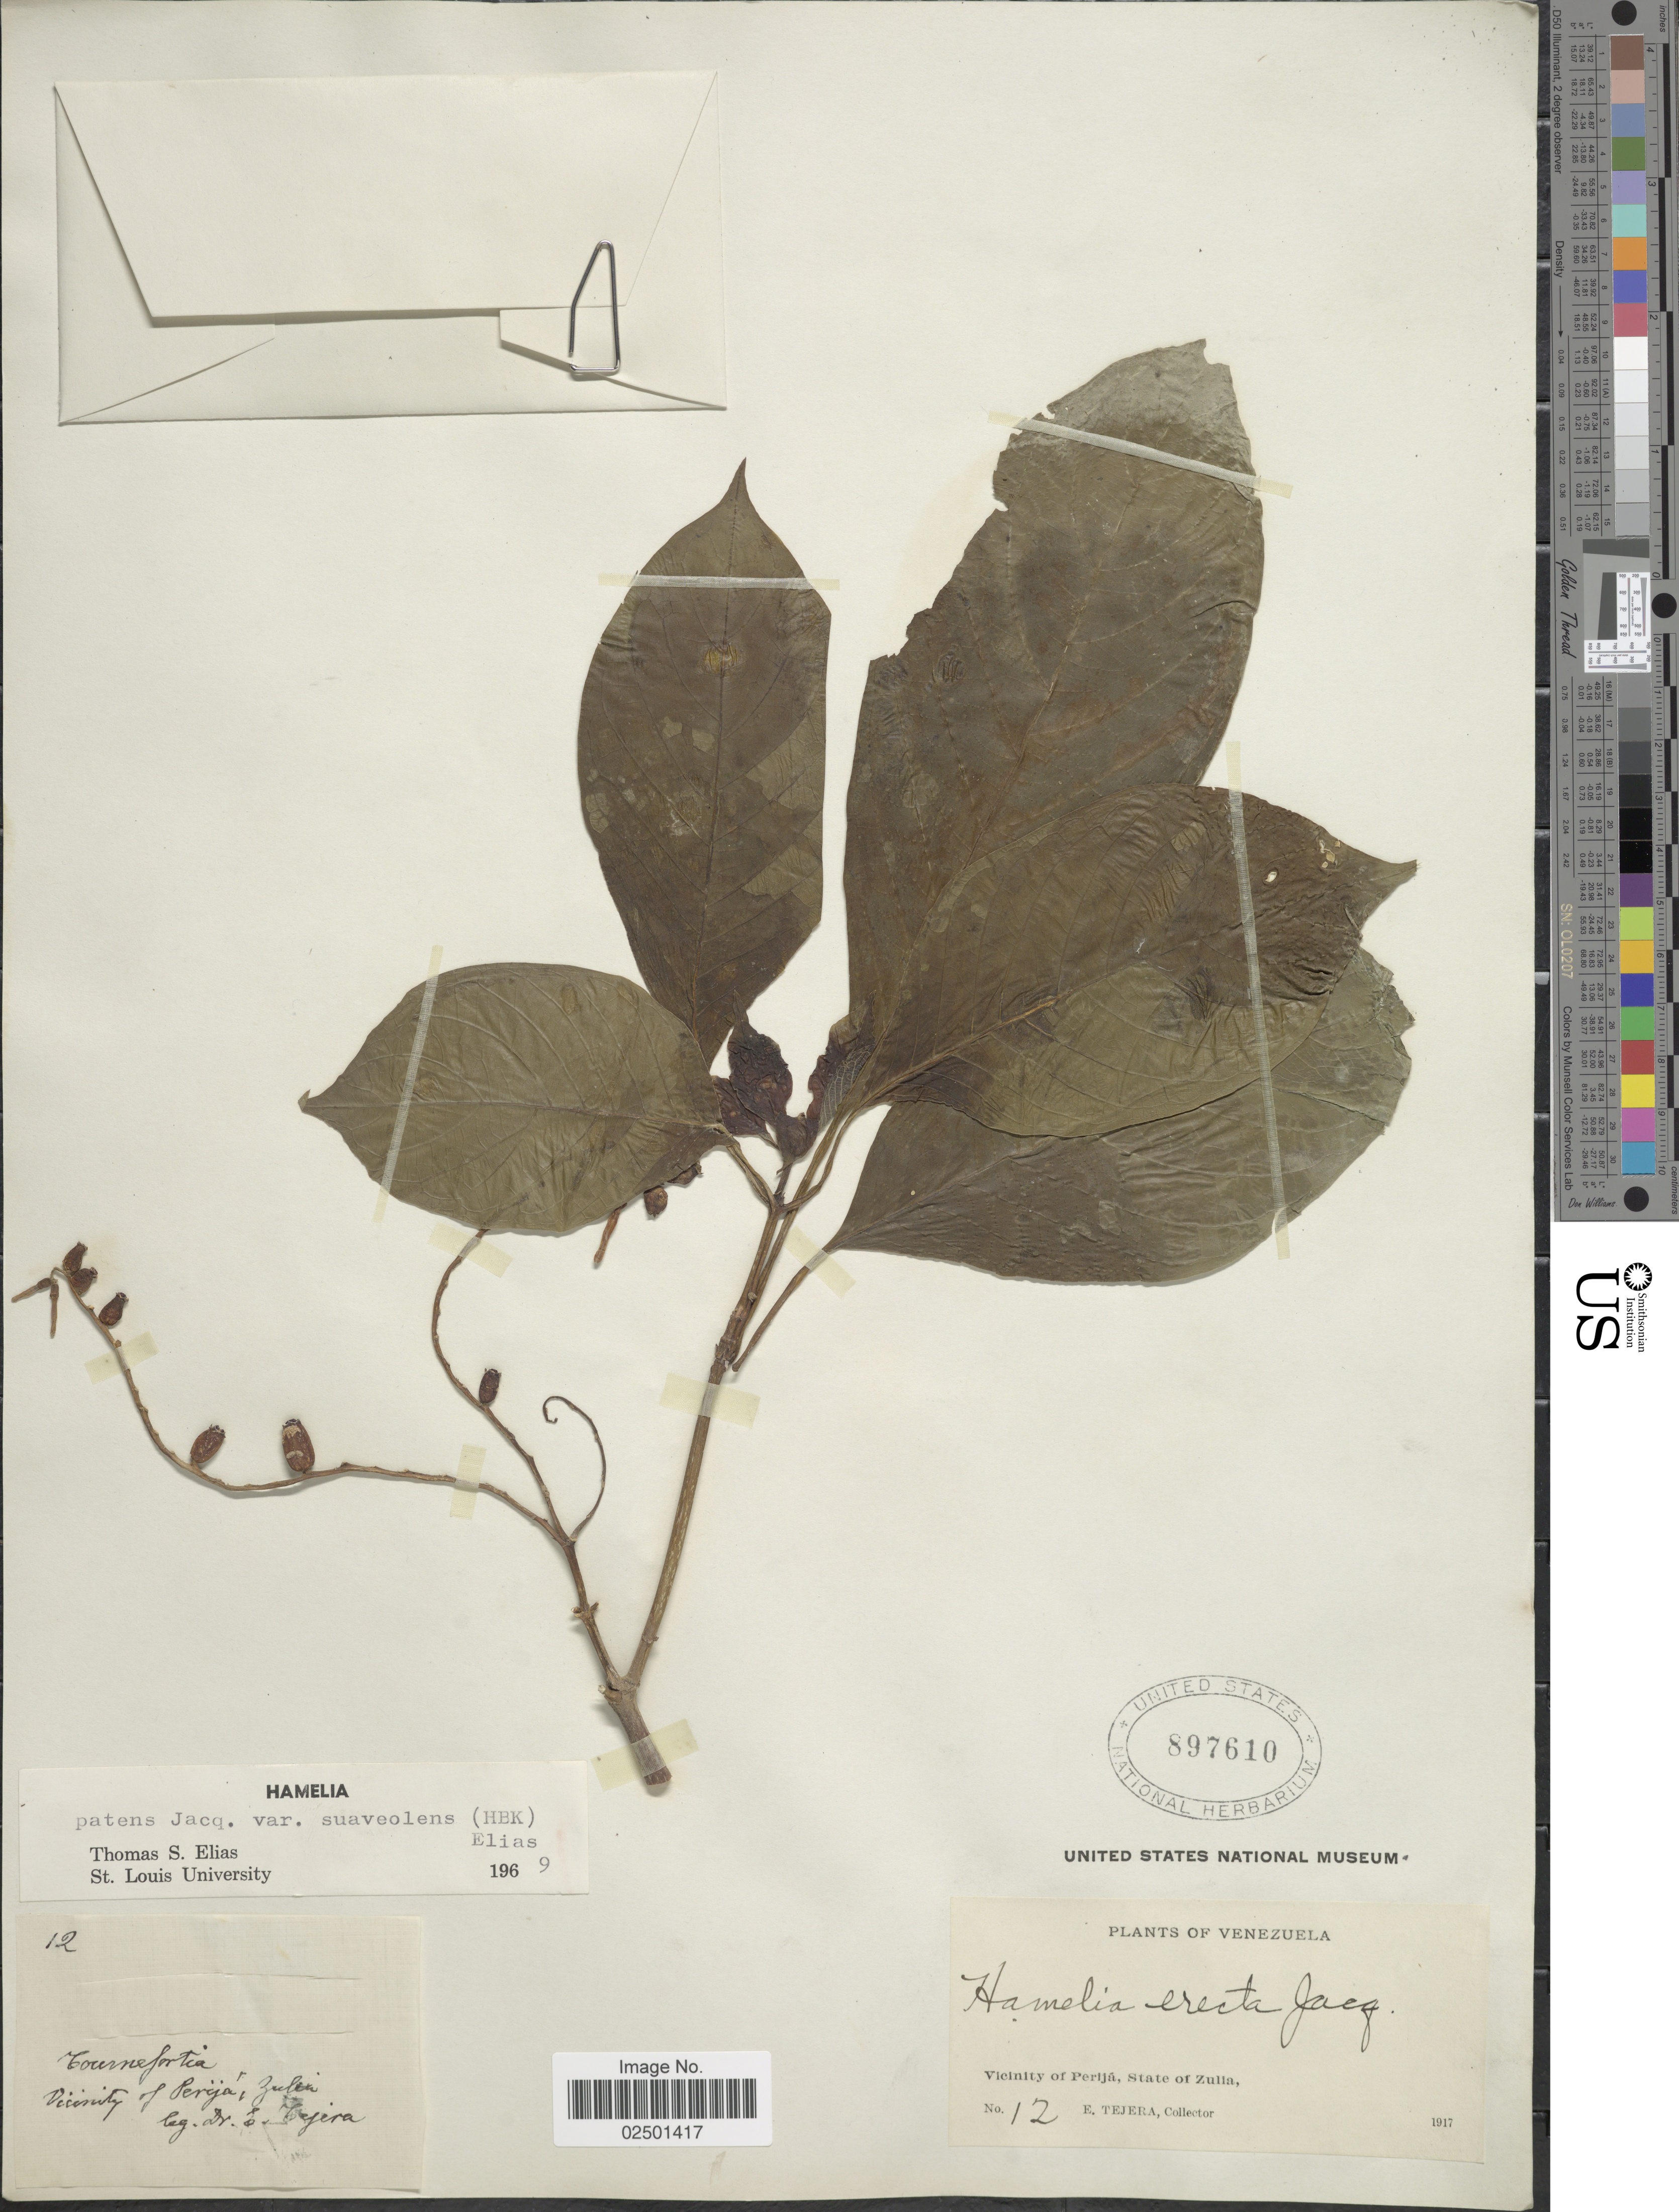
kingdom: Plantae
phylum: Tracheophyta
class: Magnoliopsida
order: Gentianales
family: Rubiaceae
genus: Hamelia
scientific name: Hamelia patens var. glabra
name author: Oerst.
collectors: E. Tejera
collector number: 12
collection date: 1917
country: Venezuela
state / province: Zulia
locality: Vicinity of Perija.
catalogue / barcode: US 897610